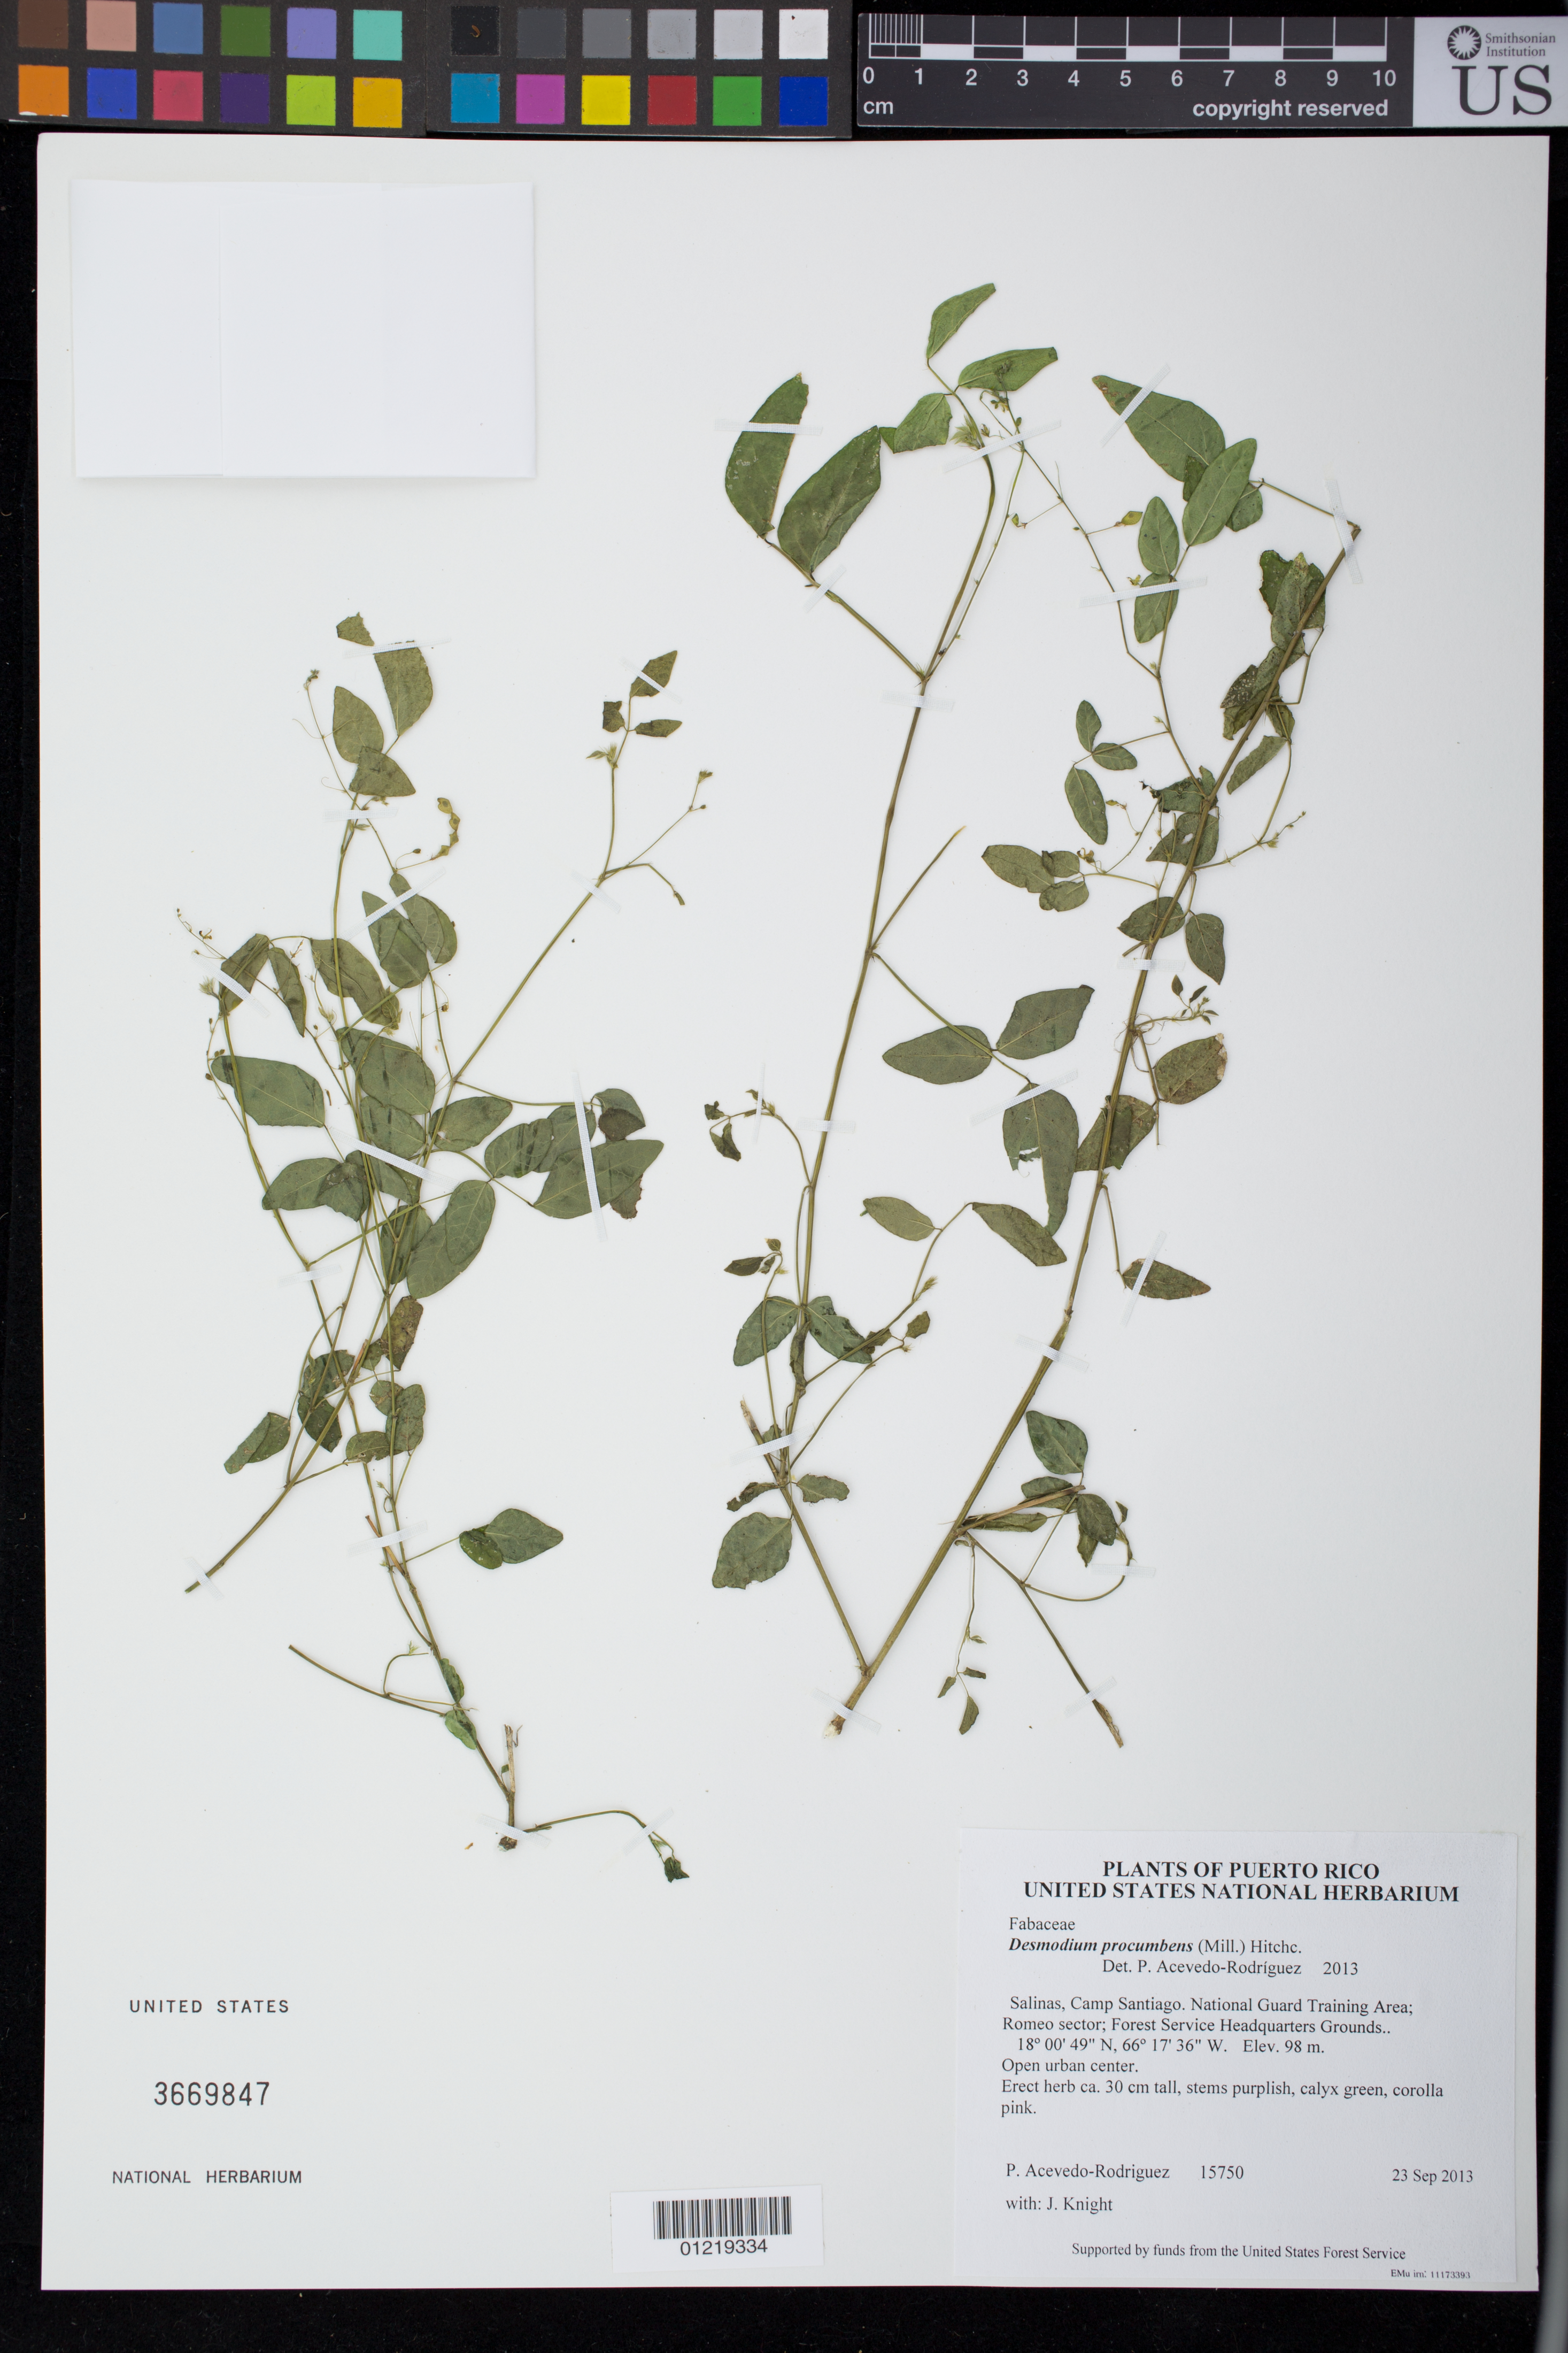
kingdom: Plantae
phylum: Tracheophyta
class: Magnoliopsida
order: Fabales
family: Fabaceae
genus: Desmodium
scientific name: Desmodium procumbens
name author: (Mill.) Hitchc.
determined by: Acevedo-Rodríguez, P., (BOT), Smithsonian Institution - National Museum of Natural History (UNITED STATES)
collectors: P. Acevedo-Rodr. & J. Knight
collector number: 15750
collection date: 2013-09-23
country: Puerto Rico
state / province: Salinas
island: Puerto Rico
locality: Camp Santiago. National Guard Training Area; Romeo sector; Forest Service Headquarters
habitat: Open urban center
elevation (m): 98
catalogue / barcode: US 3669847